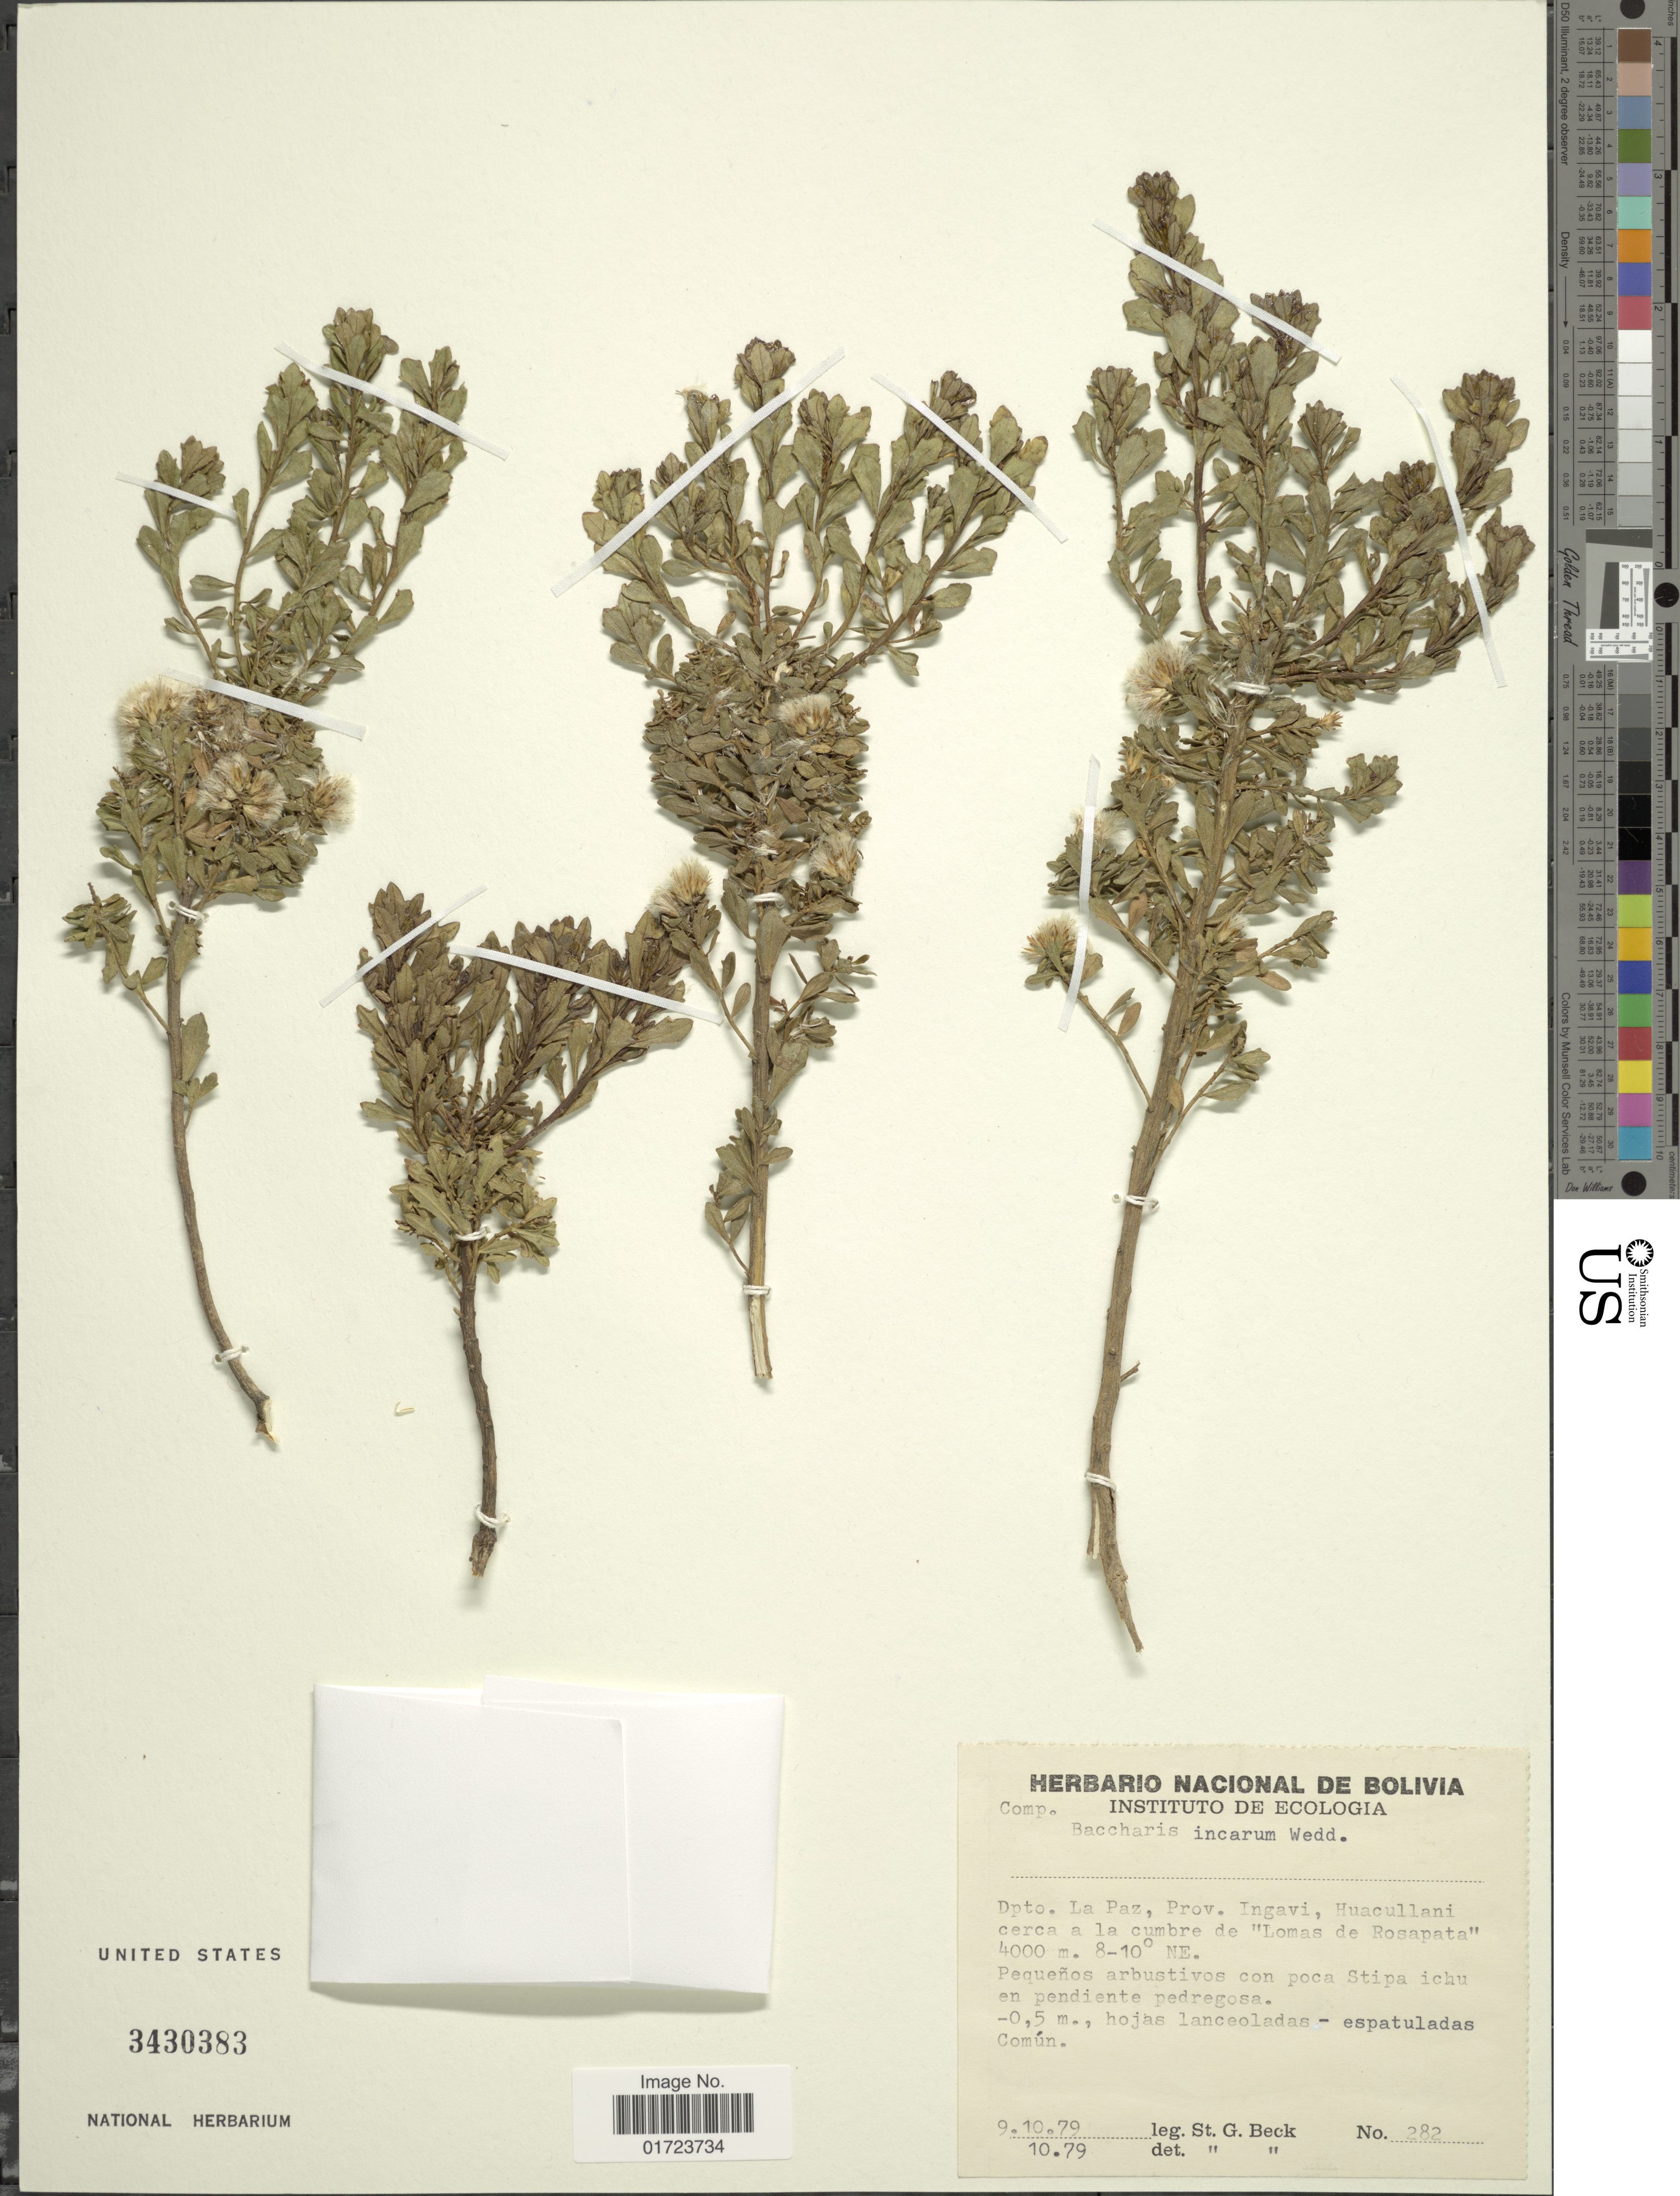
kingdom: Plantae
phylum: Tracheophyta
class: Magnoliopsida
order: Asterales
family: Asteraceae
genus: Baccharis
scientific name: Baccharis tola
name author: Phil.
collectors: S. G. Beck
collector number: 282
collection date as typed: Transcribed d/m/y: 9/10/79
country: Bolivia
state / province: La Paz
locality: Dpto. La Paz. Prov. Ingavi, Huacullani cerca a la cumbre de "Lomas de Rosapata", 10ºNE.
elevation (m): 4000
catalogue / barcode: US 3430383